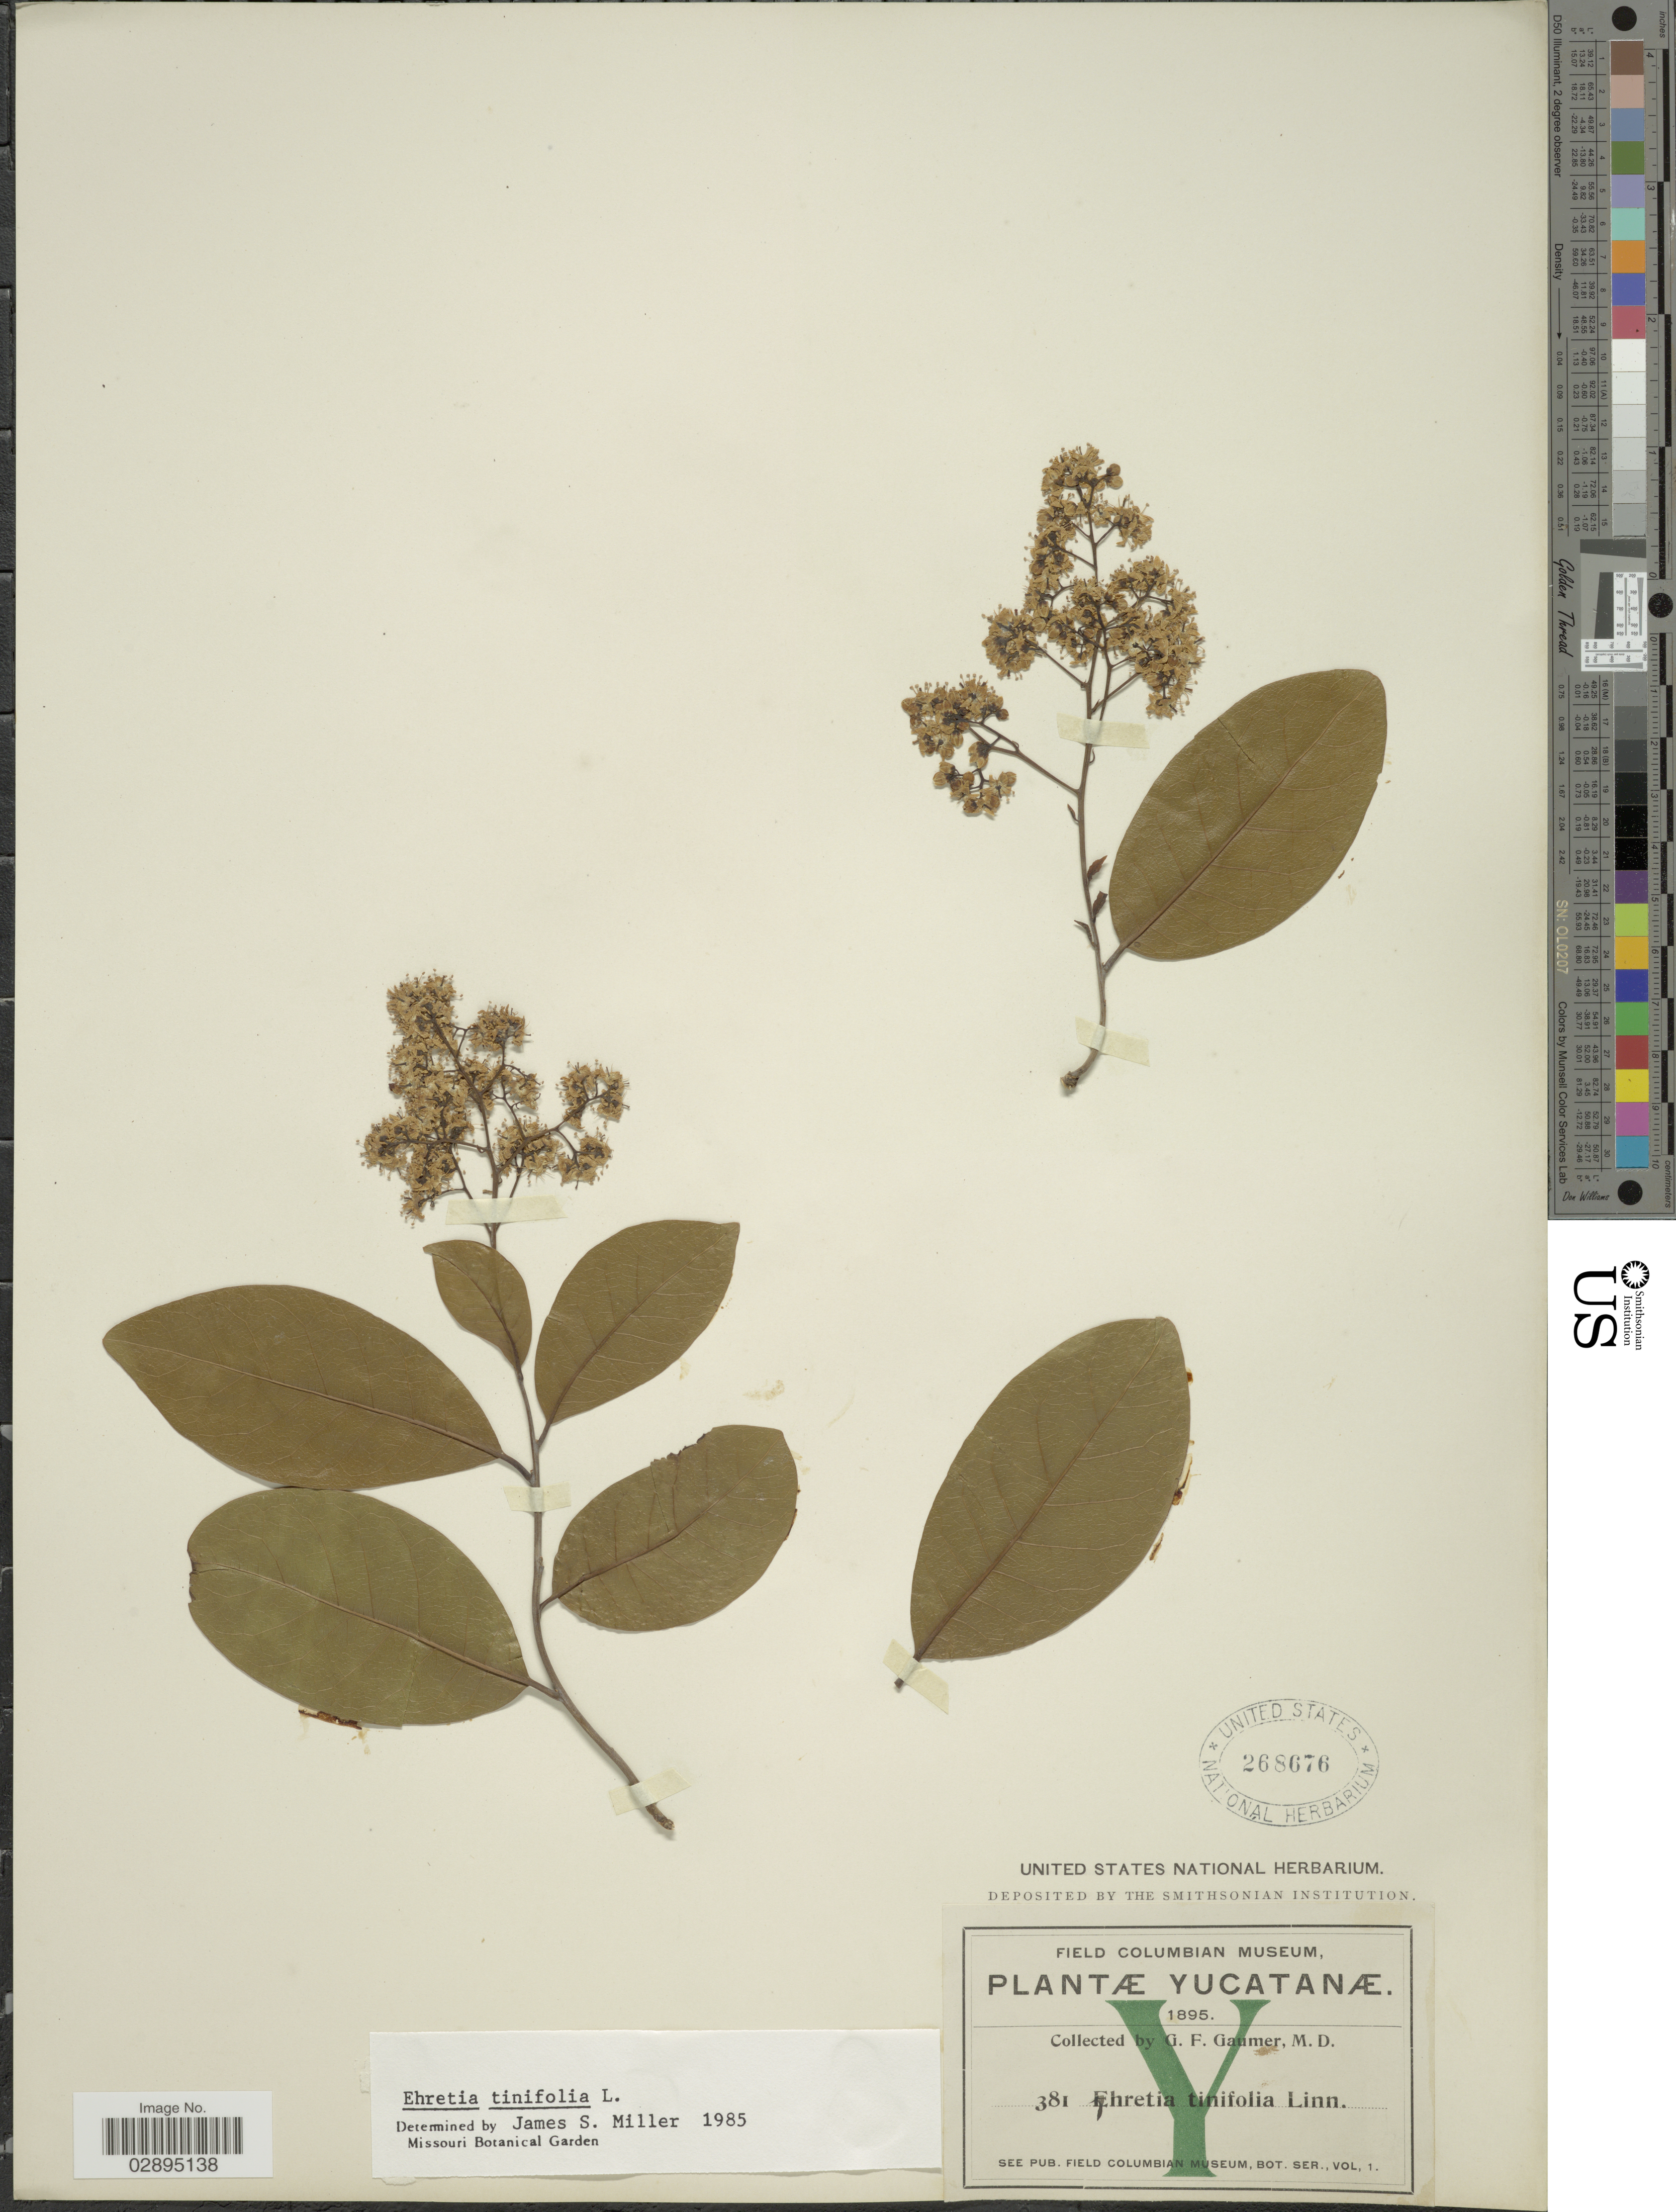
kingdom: Plantae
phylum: Tracheophyta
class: Magnoliopsida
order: Boraginales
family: Ehretiaceae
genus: Ehretia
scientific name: Ehretia tinifolia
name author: L.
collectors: G. F. Gaumer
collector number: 381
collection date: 1895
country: Mexico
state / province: Yucatán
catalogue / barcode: US 268676